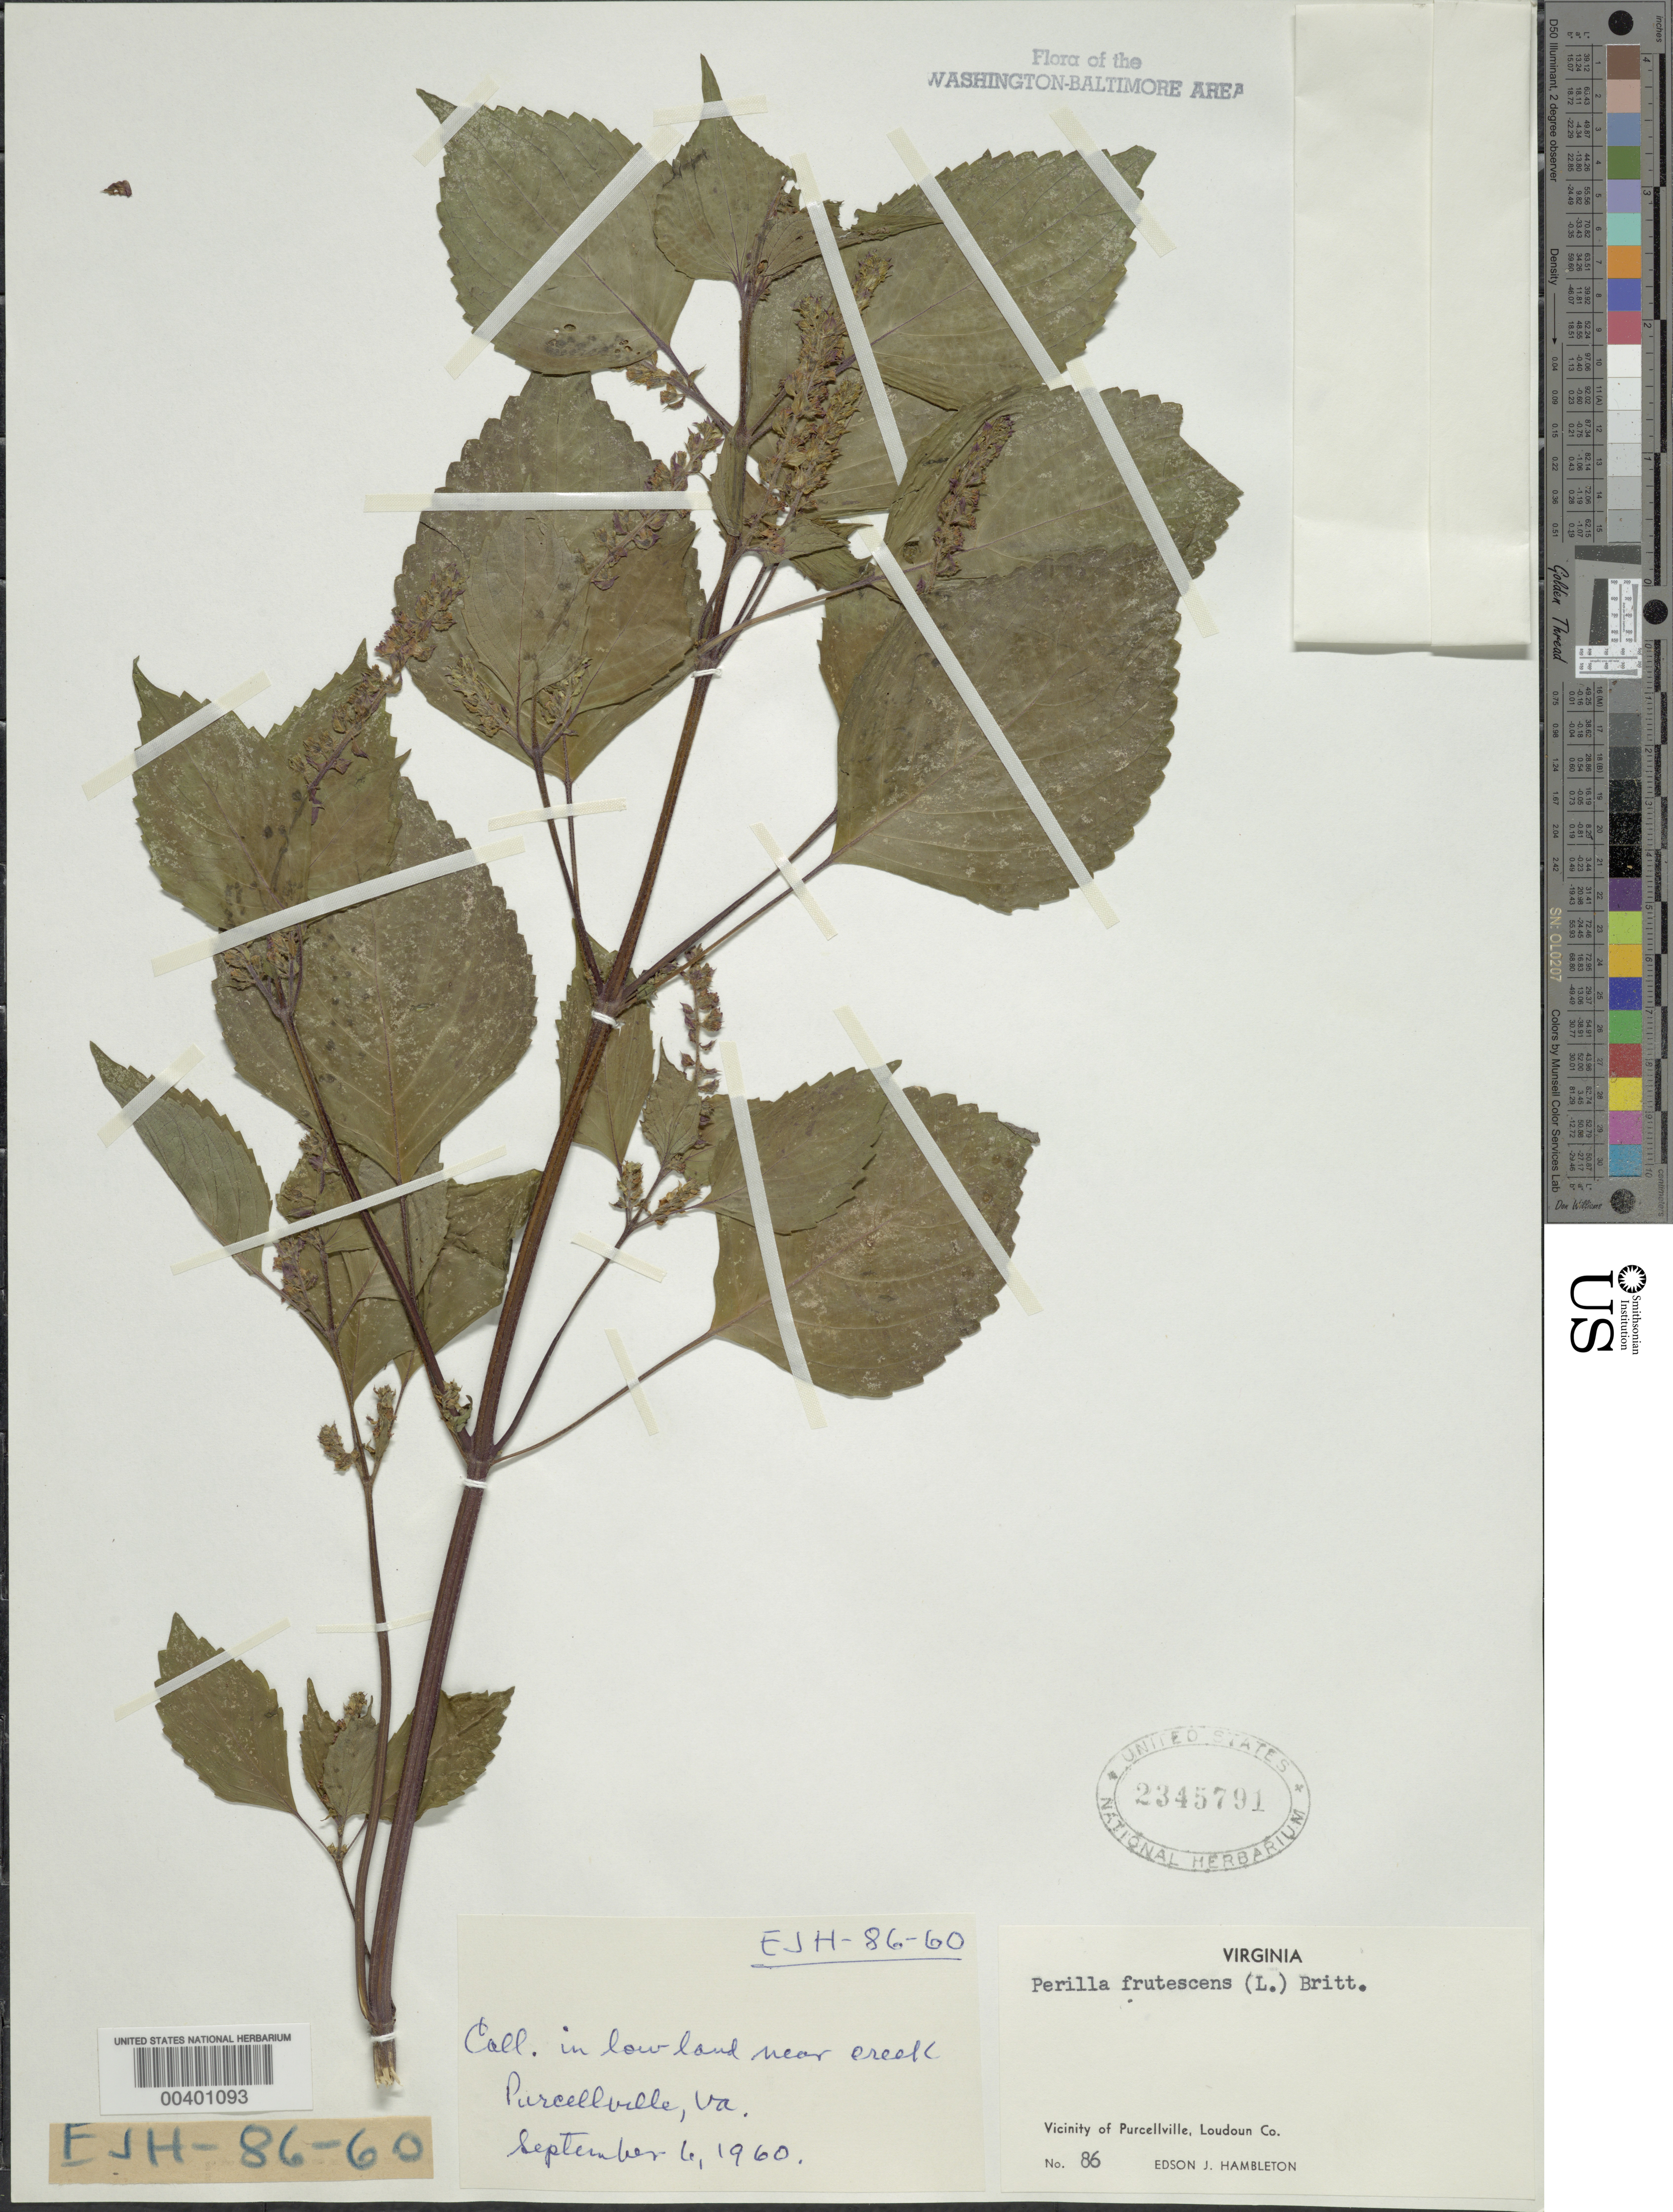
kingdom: Plantae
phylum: Tracheophyta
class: Magnoliopsida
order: Lamiales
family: Lamiaceae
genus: Perilla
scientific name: Perilla frutescens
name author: (L.) Britton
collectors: E. Hambleton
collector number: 86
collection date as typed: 06 Sep 1960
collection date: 1960-09-06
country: United States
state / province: Virginia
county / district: Loudoun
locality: Purcellville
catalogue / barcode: US 2345791